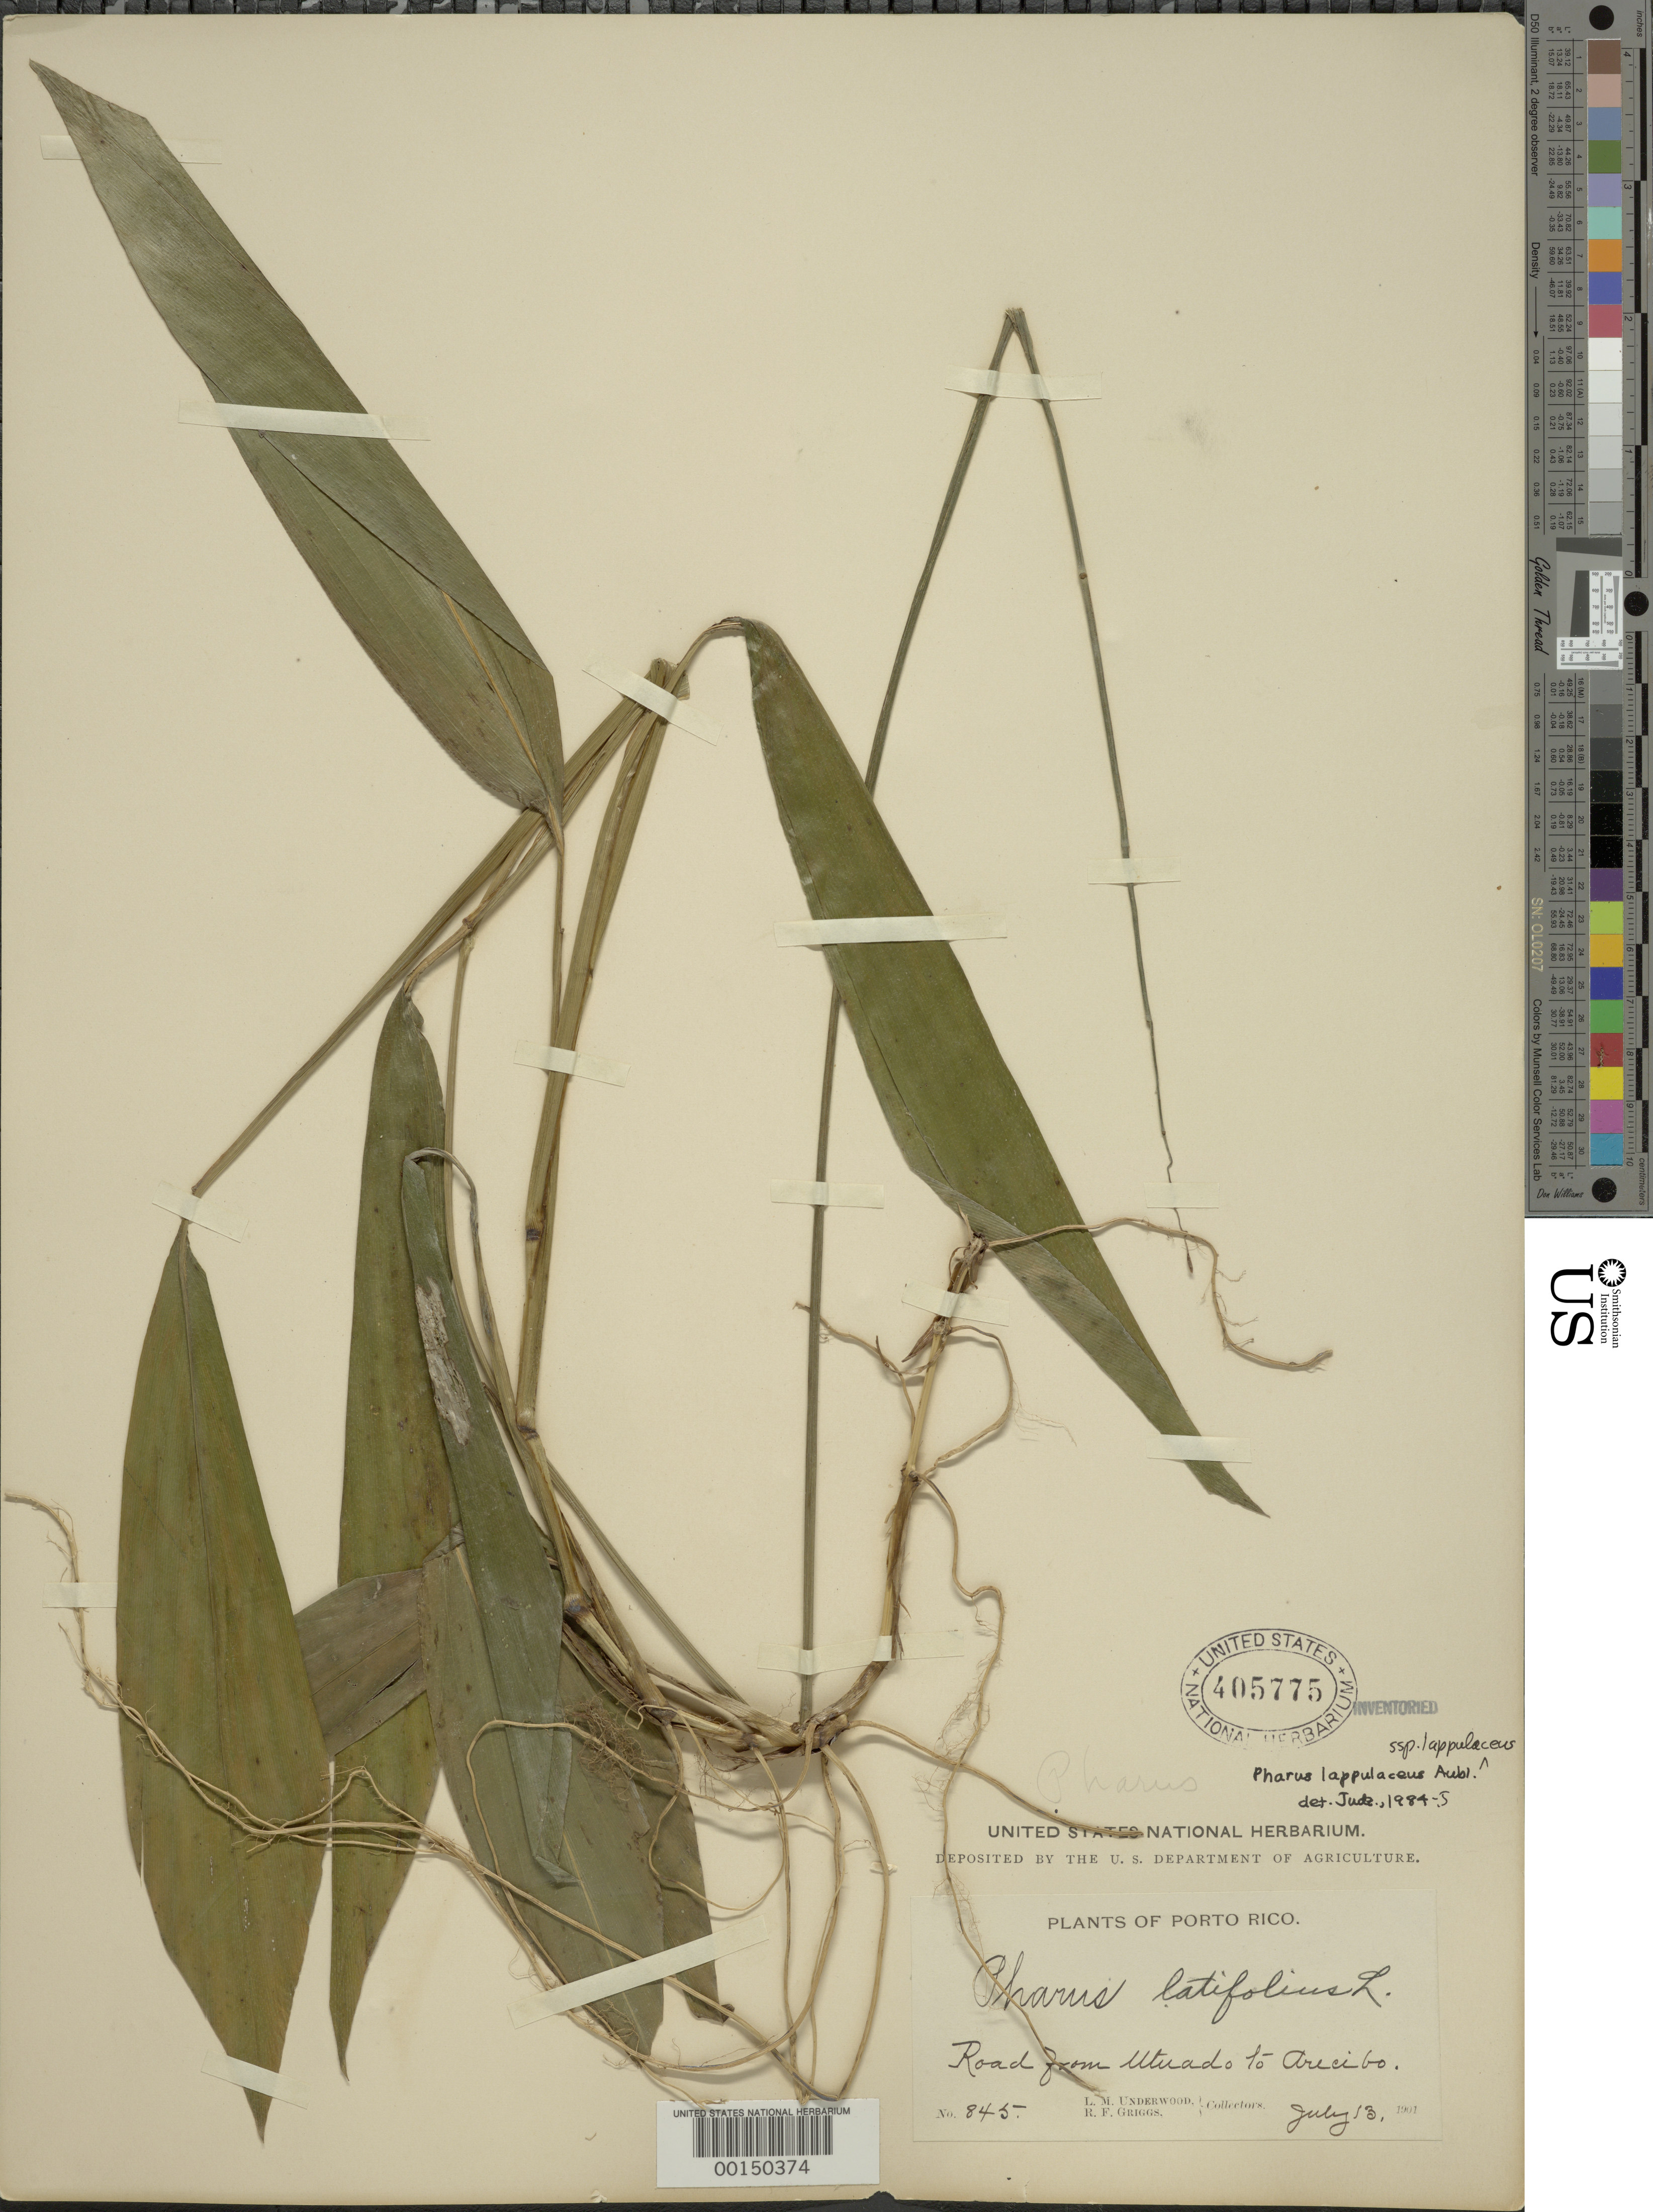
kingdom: Plantae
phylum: Tracheophyta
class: Liliopsida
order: Poales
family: Poaceae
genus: Pharus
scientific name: Pharus lappulaceus subsp. lappulaceus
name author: Aubl.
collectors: L. M. Underwood & R. F. Griggs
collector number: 845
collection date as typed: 13 Jul 1901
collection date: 1901-07-13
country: Puerto Rico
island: Greater Antilles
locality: Utuado/arecibo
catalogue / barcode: US 405775